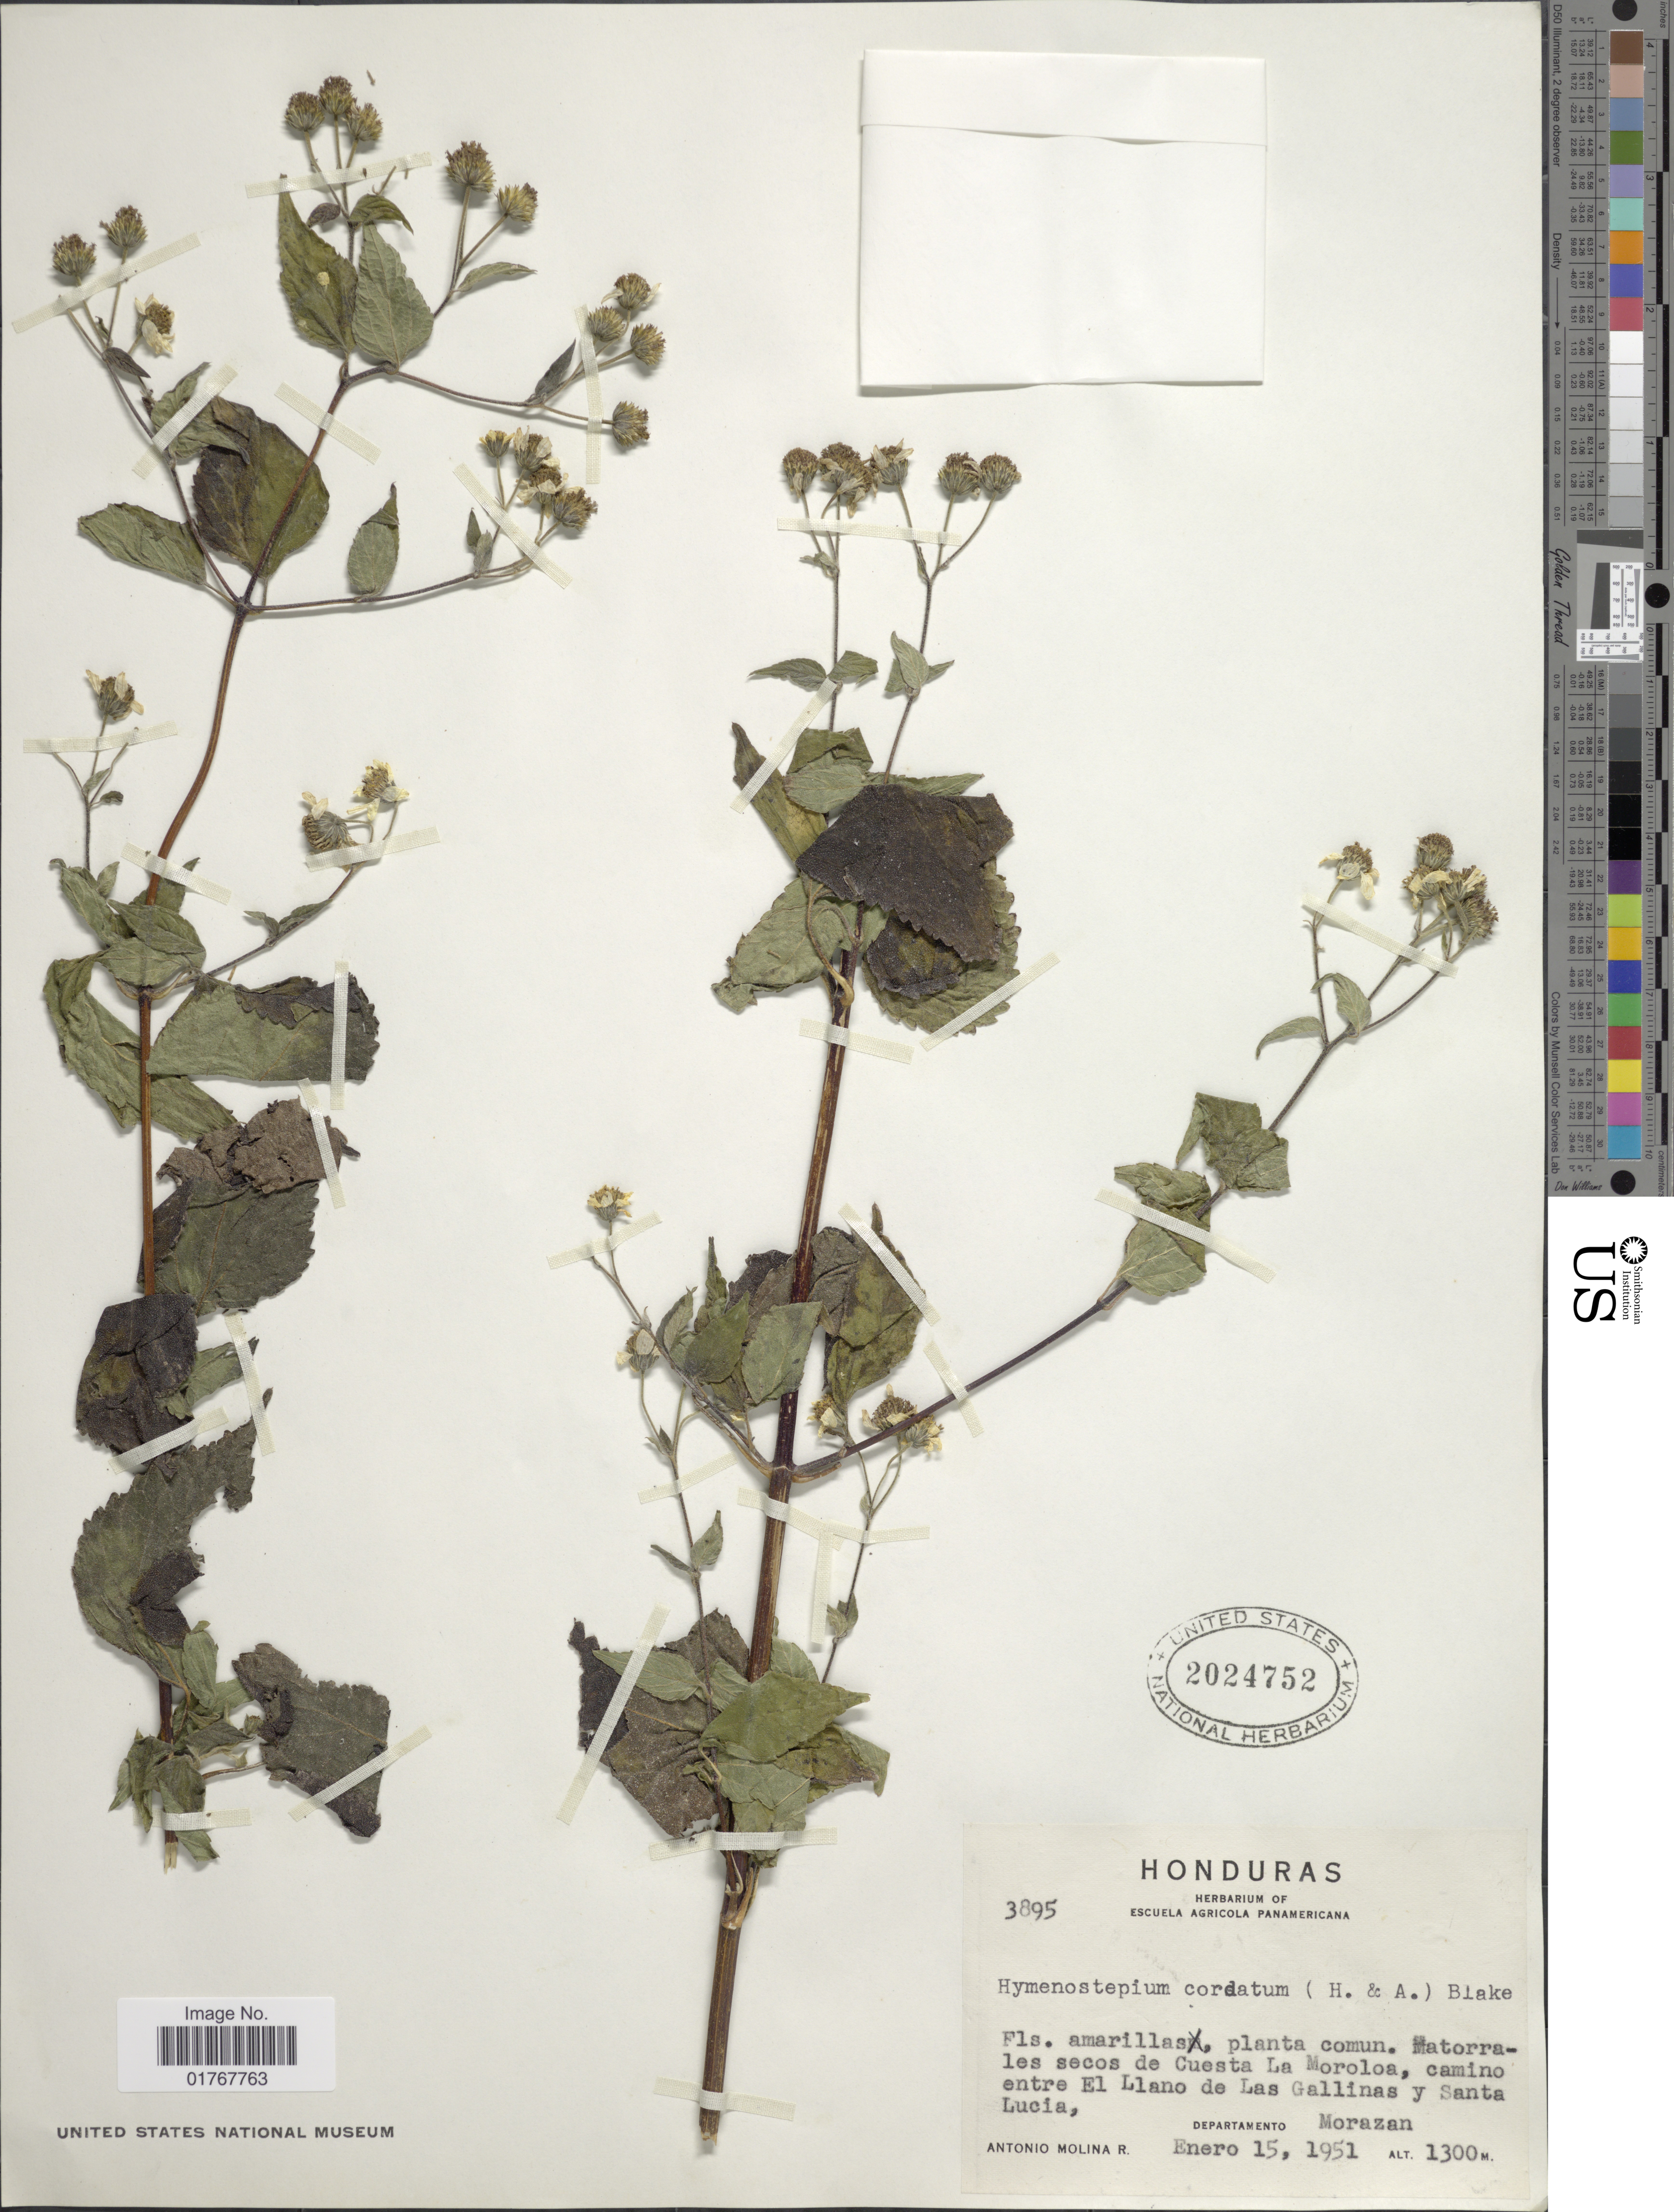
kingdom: Plantae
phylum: Tracheophyta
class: Magnoliopsida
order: Asterales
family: Asteraceae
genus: Viguiera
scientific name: Viguiera cordata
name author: (Hook. & Arn.) D'Arcy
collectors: A. Molina R.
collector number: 3895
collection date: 1951-01-15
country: Honduras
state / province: Fco. Morazán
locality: Matorrales secos de Cuesta La Moroloa, camino entre EL Llano de Las Gallinas y Santa Lucia, Departamento Morazan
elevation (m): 1300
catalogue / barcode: US 2024752